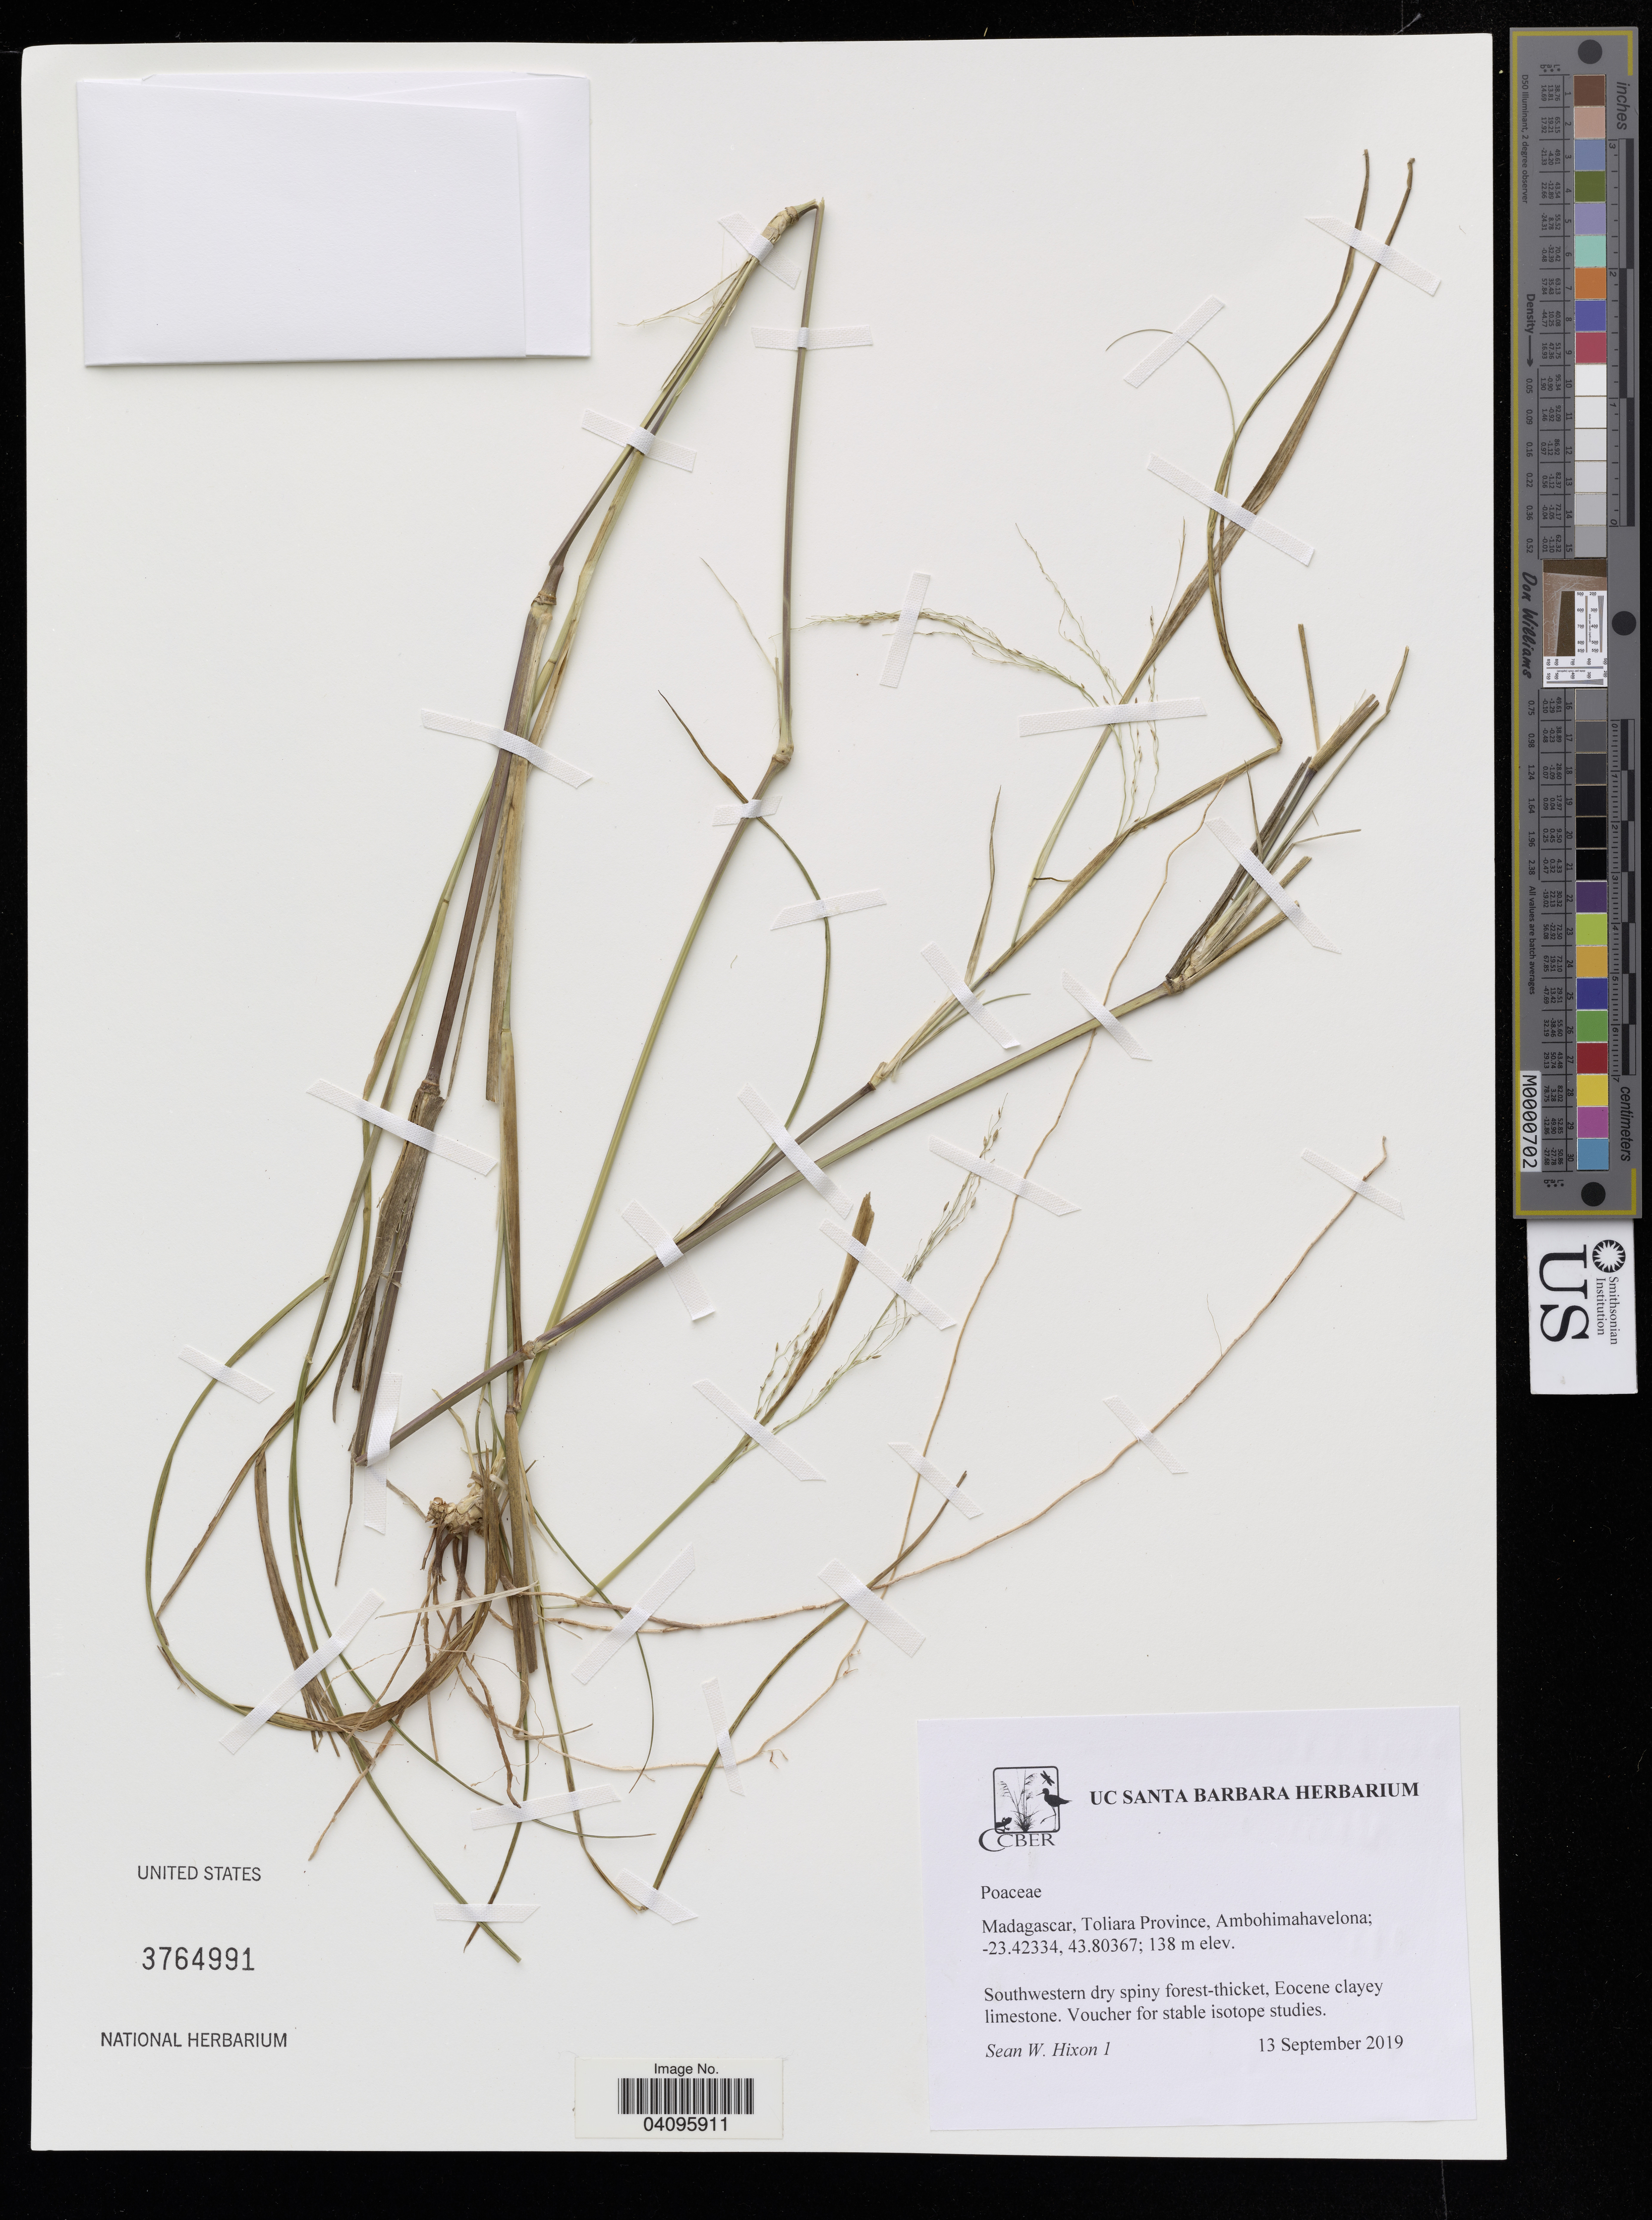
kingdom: Plantae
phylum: Tracheophyta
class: Liliopsida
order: Poales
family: Poaceae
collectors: S. Hixon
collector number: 1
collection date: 2019-09-13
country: Madagascar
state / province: Toliara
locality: Ambohimahavelona.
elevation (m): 138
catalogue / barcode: US 3764991